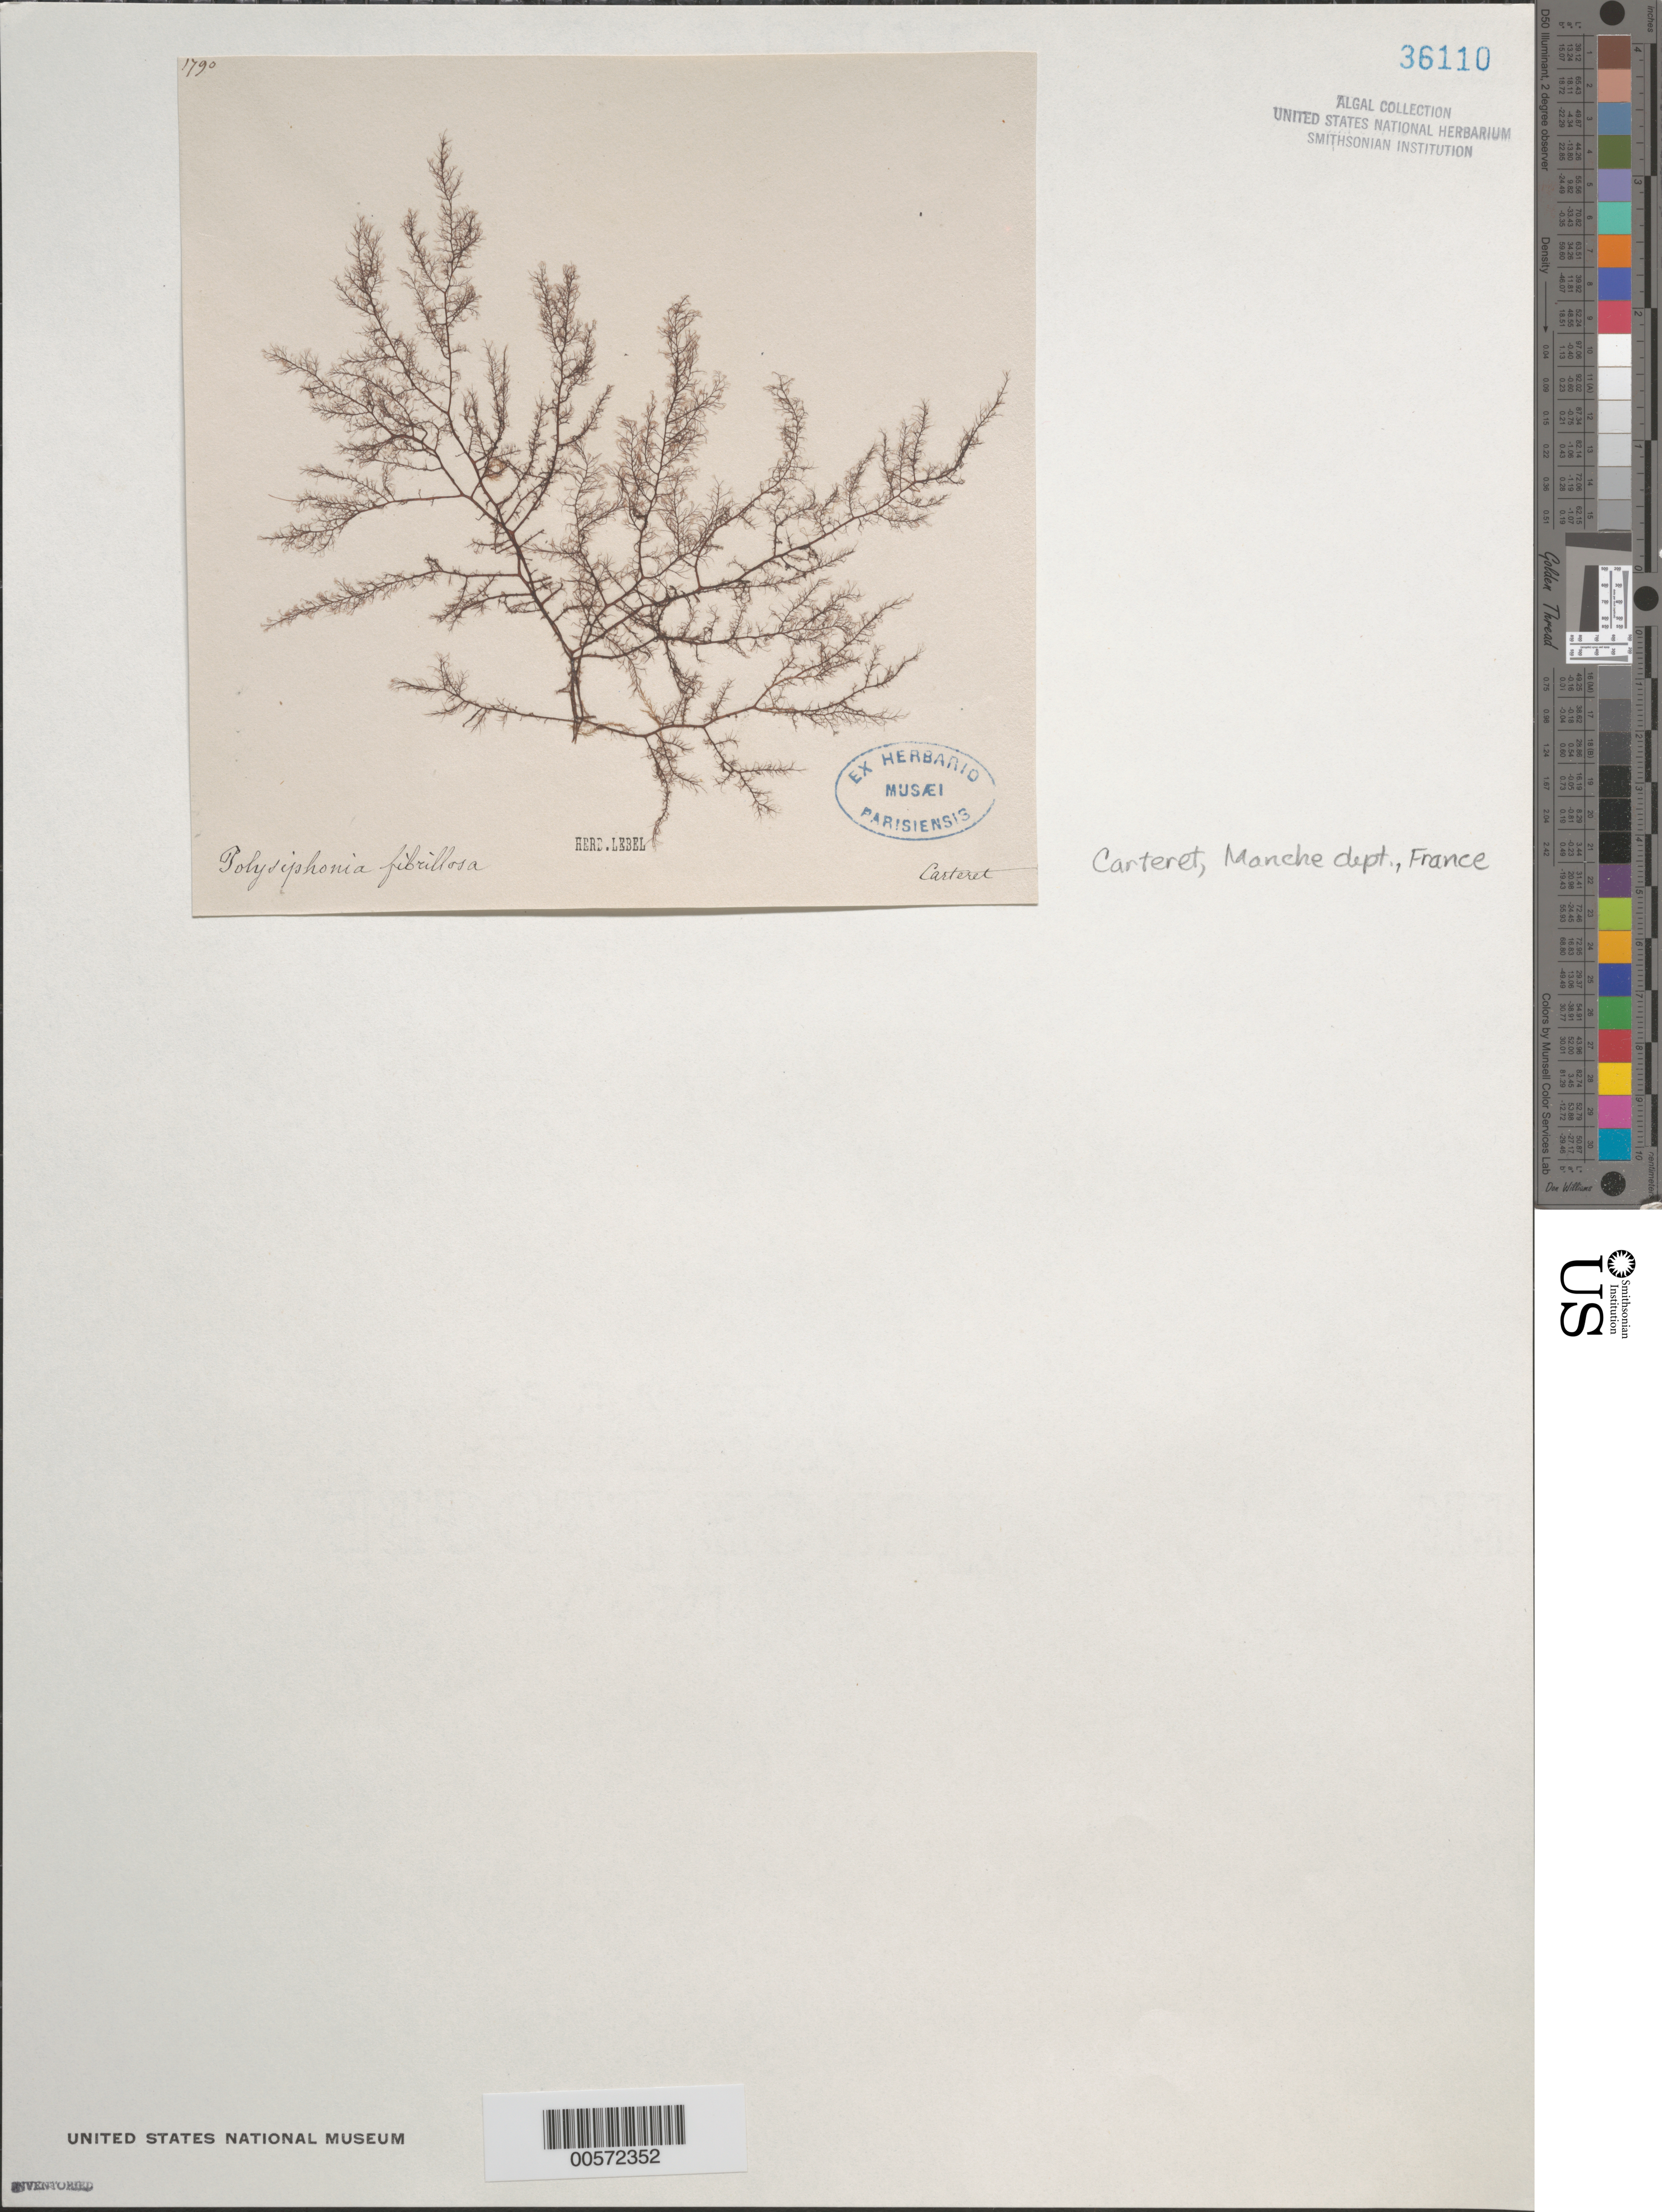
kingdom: Plantae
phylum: Rhodophyta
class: Florideophyceae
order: Ceramiales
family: Rhodomelaceae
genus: Leptosiphonia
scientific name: Leptosiphonia fibrillosa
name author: (C. Agardh) Savoie & G.W. Saunders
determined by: Algae name updating Project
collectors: J. Lebel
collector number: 1790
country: France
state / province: Normandie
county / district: Manche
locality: Carteret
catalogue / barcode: US 36110